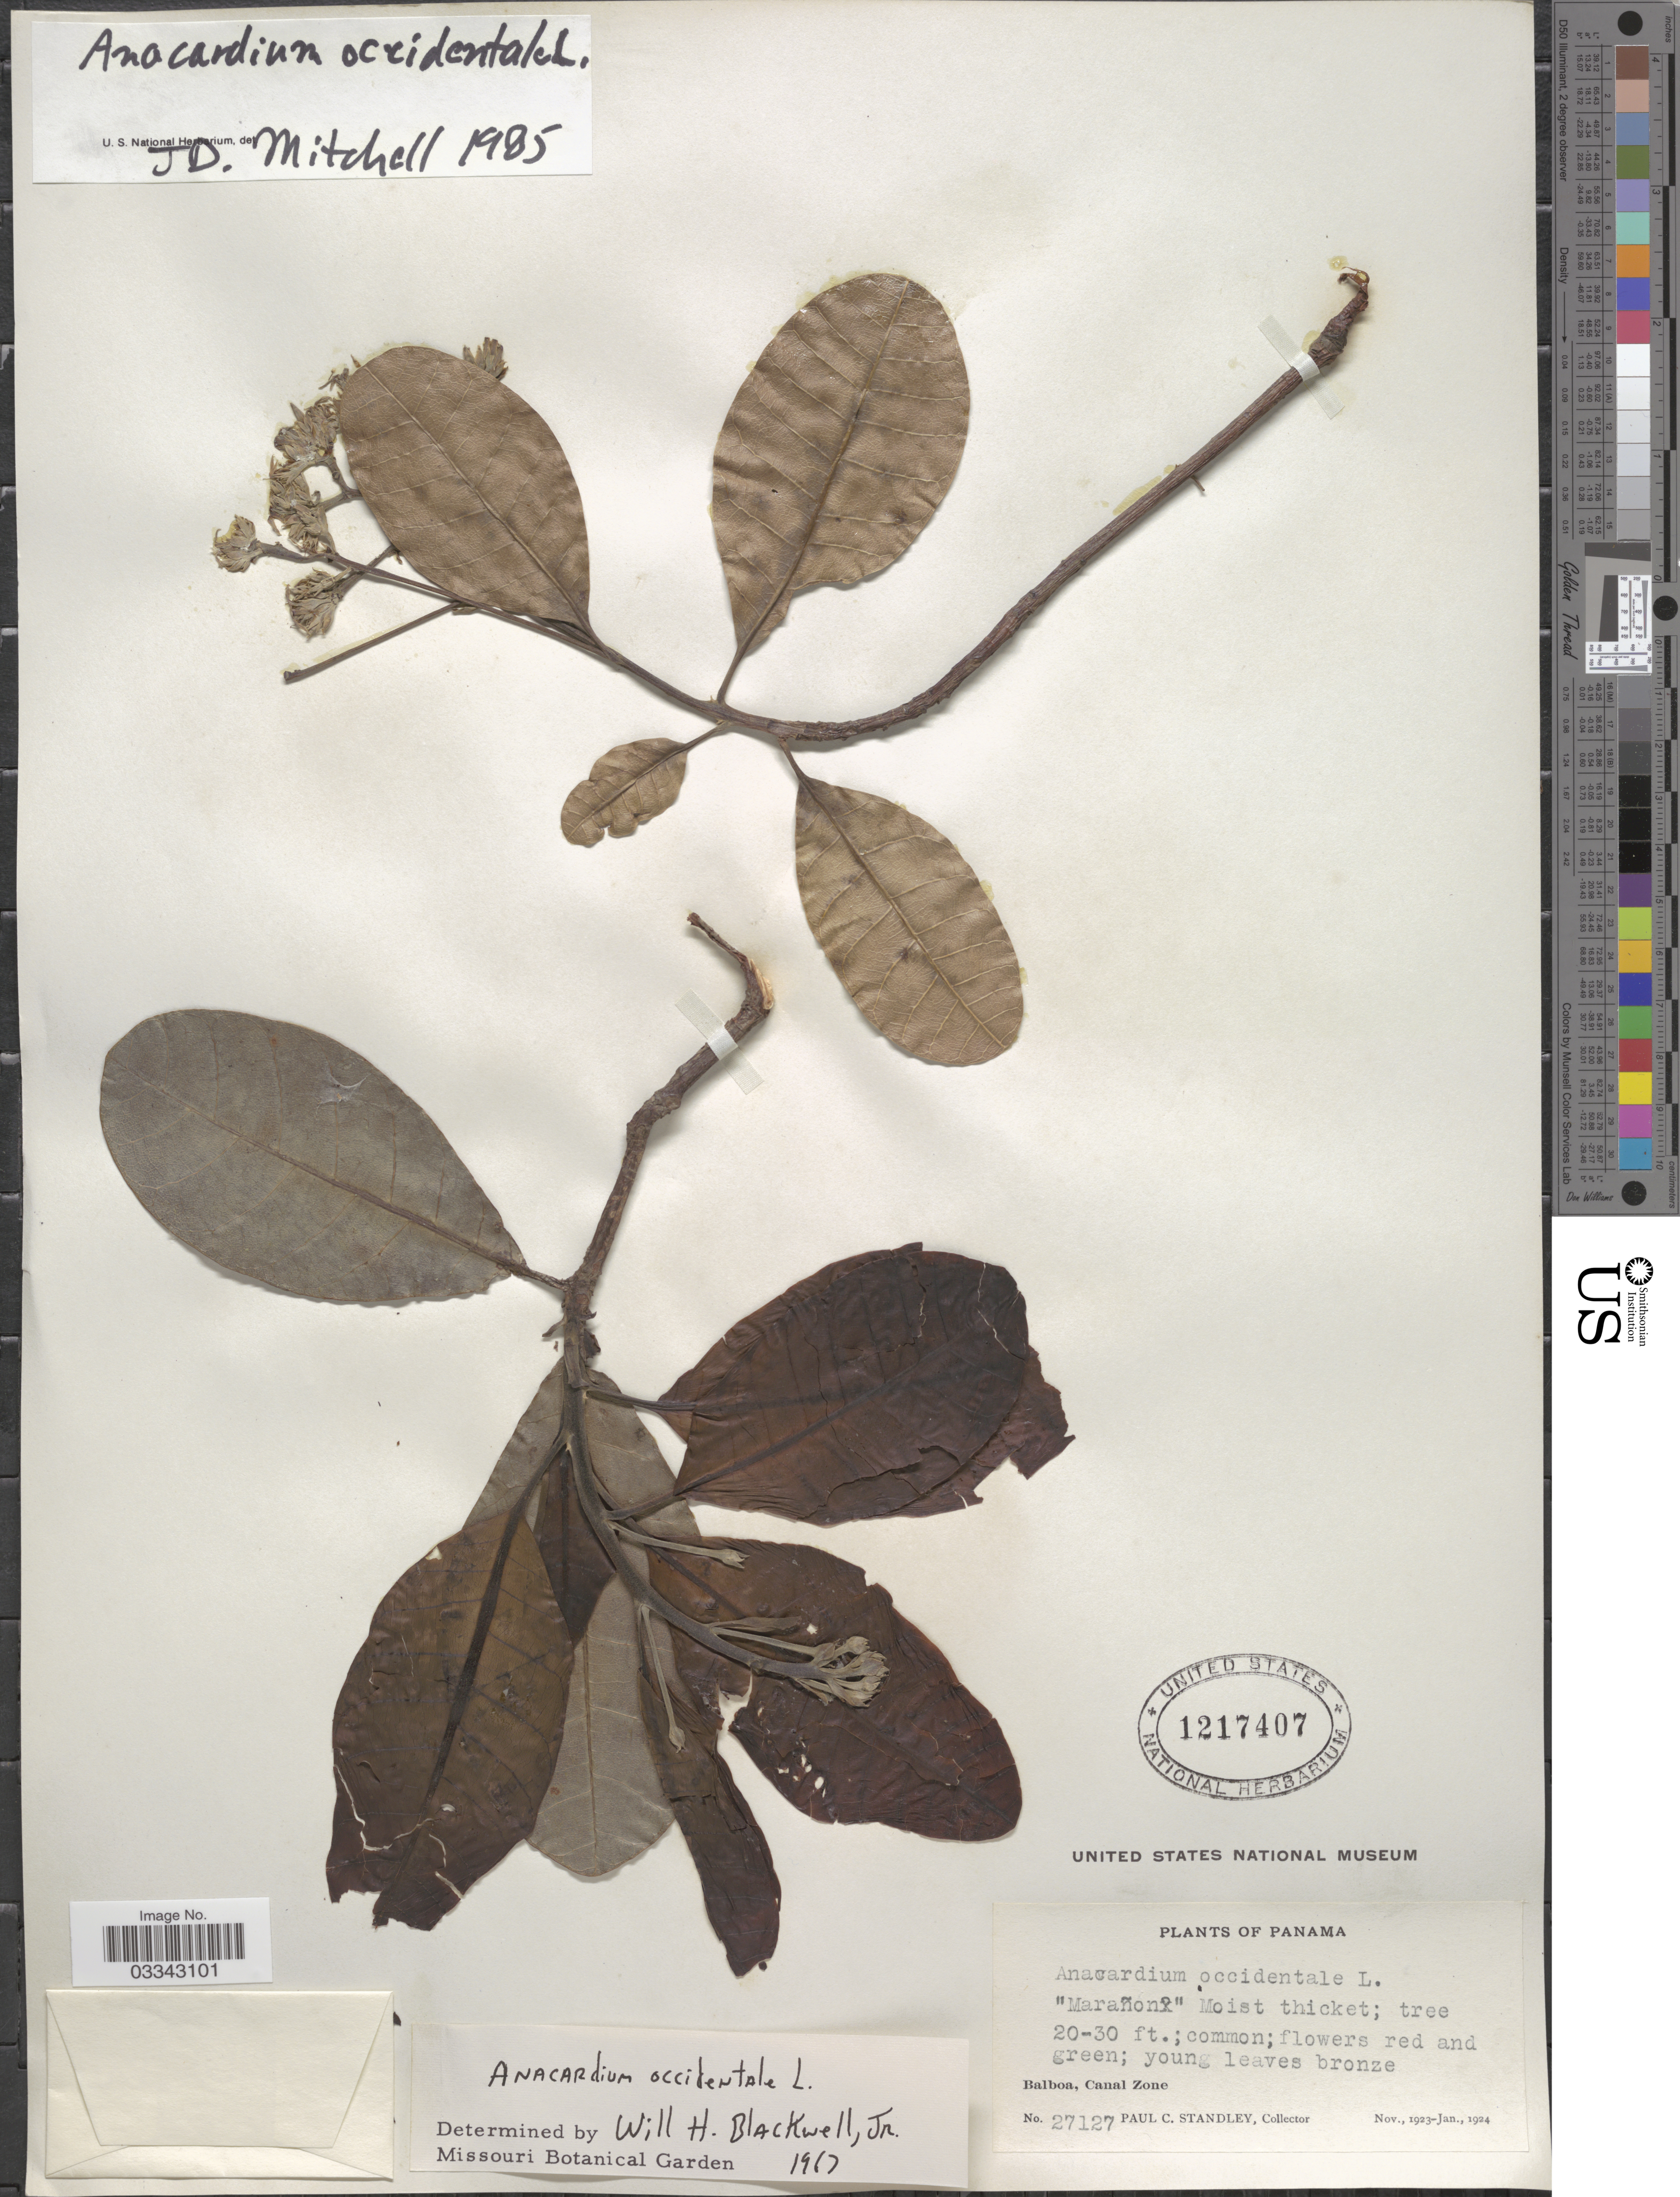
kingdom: Plantae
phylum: Tracheophyta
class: Magnoliopsida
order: Sapindales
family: Anacardiaceae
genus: Anacardium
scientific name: Anacardium occidentale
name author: L.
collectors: P. C. Standley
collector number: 27127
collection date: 1923-11/1924-01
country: Panama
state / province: Colón / Panamá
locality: Balboa, Canal Zone.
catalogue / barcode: US 1217407